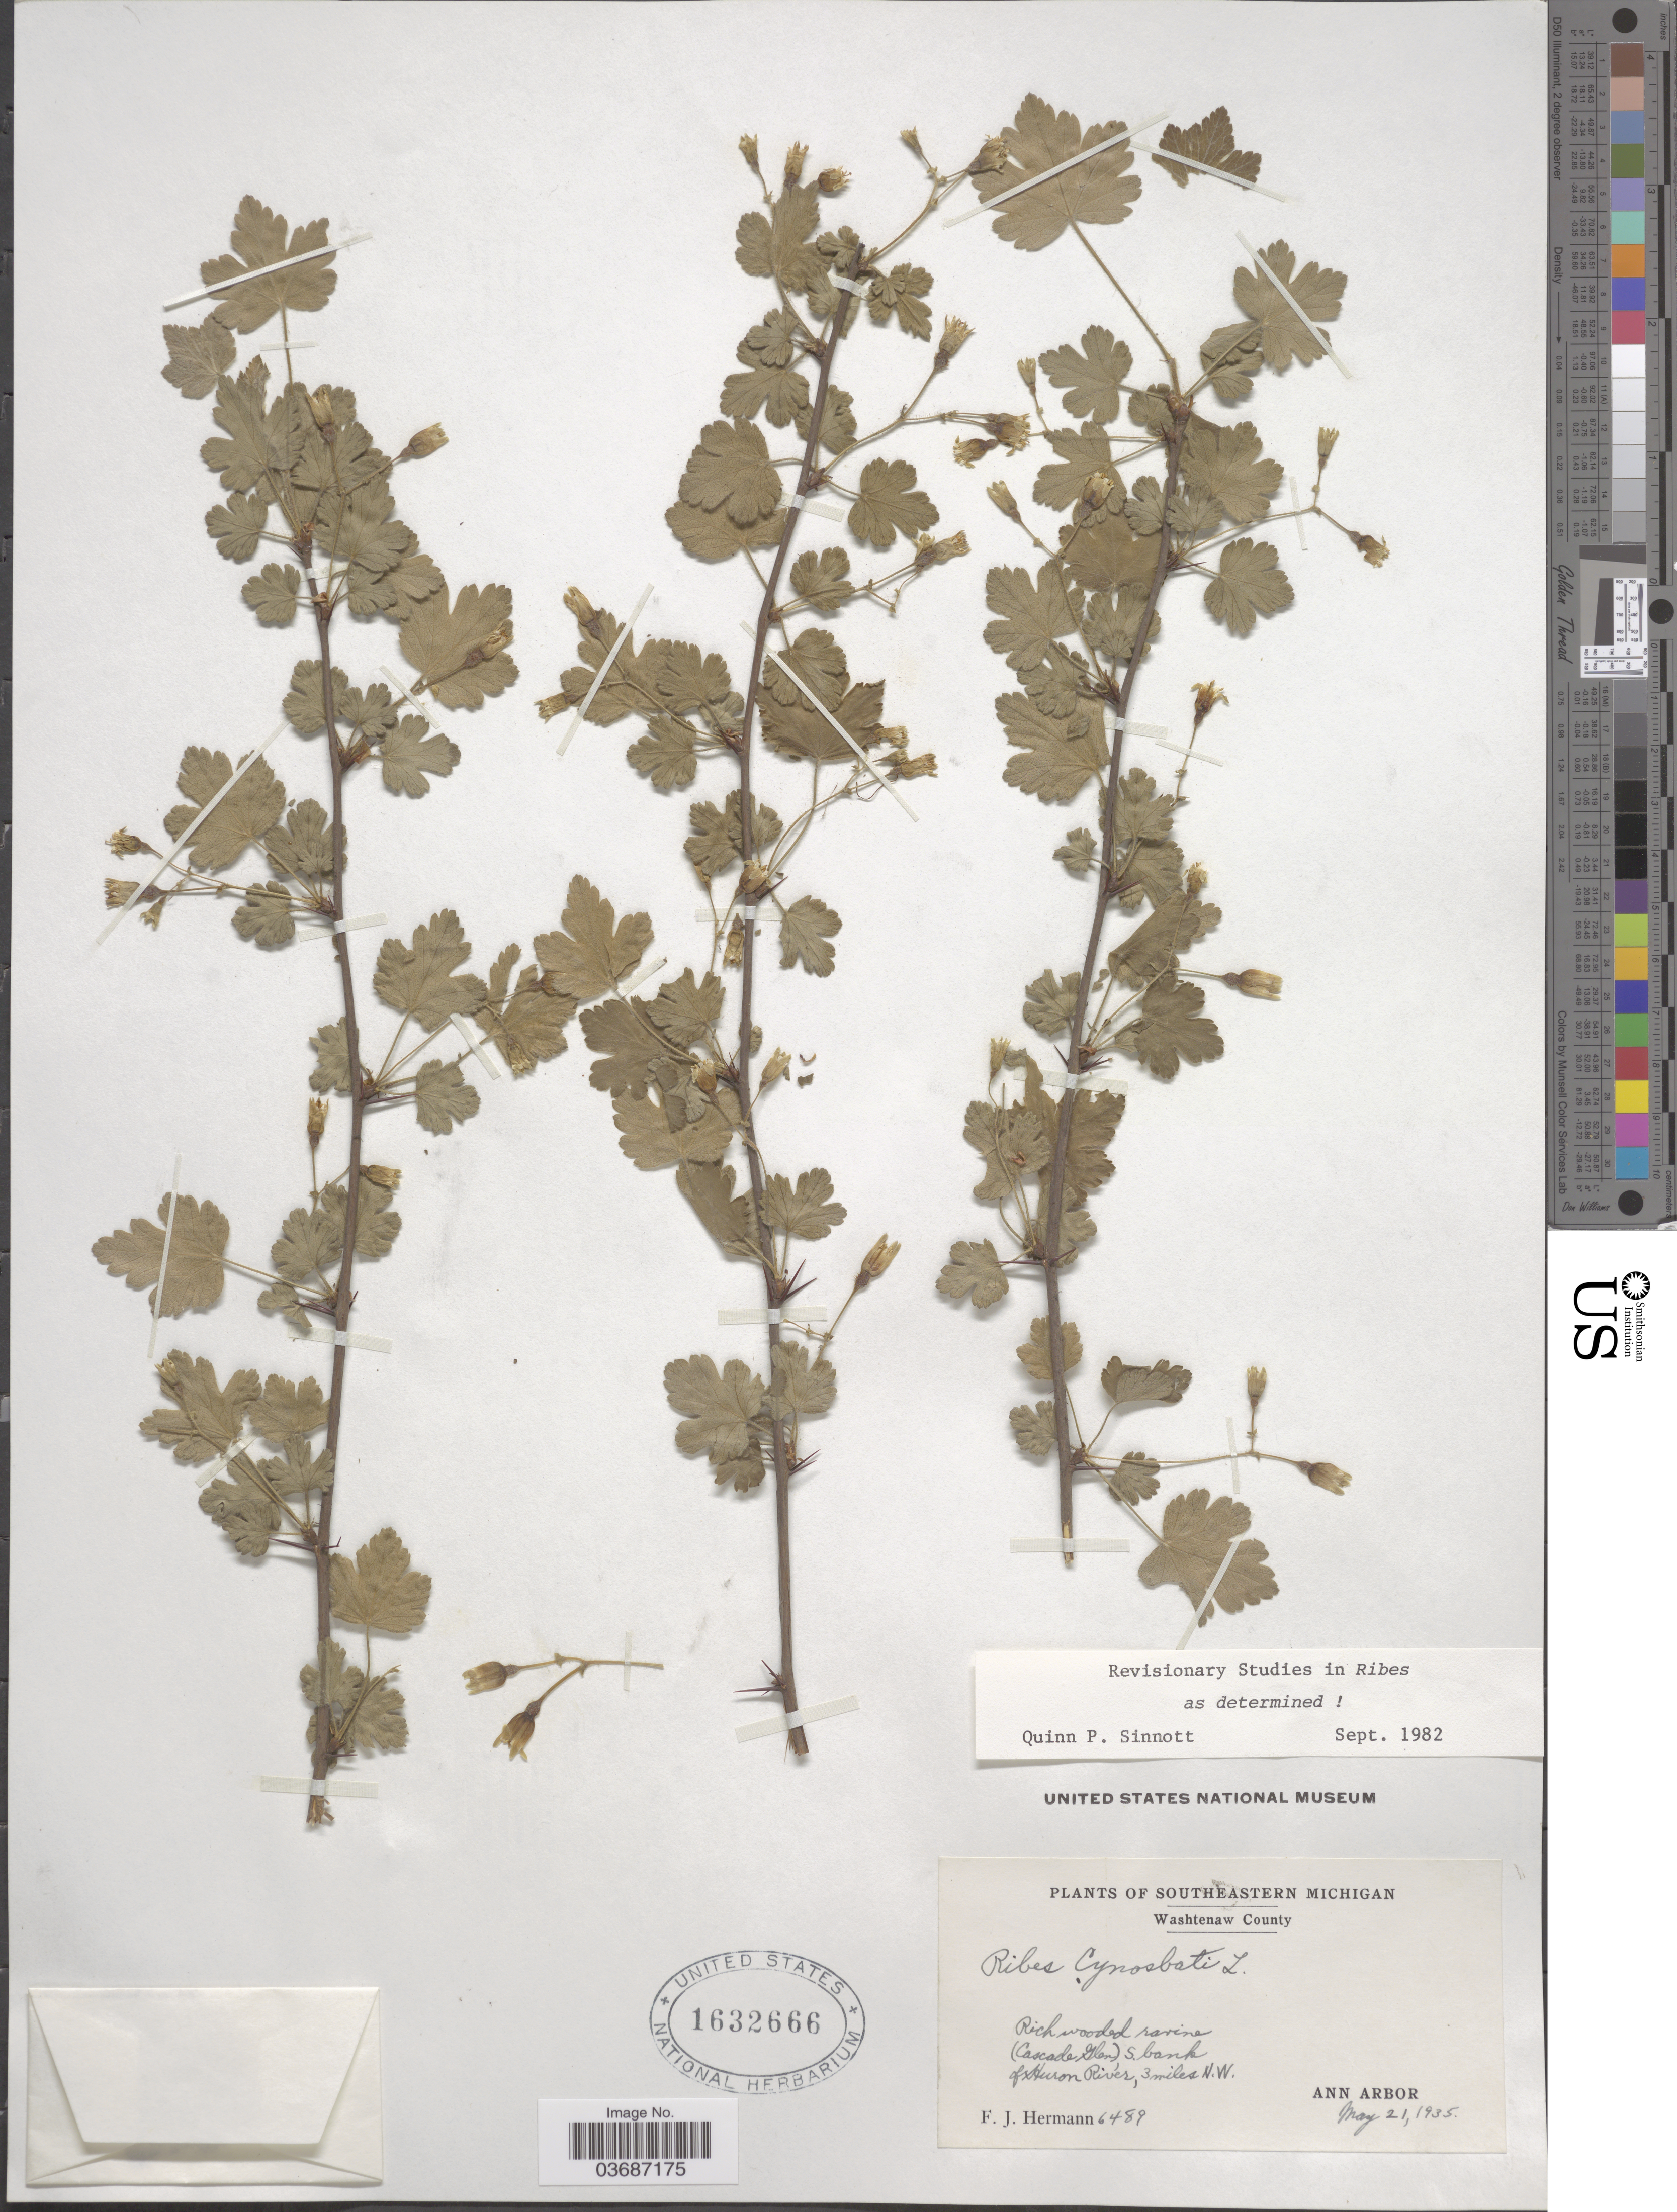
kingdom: Plantae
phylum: Tracheophyta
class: Magnoliopsida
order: Saxifragales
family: Grossulariaceae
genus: Ribes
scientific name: Ribes cynosbati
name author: L.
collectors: F. J. Hermann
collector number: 6489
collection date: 1935-05-21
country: United States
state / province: Michigan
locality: Southeastern Michigan. Washtenaw County. Rich wooded ravine. (Cascade Glen), S. bank of Huron River, 3 miles N.W. Ann Harbor.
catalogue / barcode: US 1632666